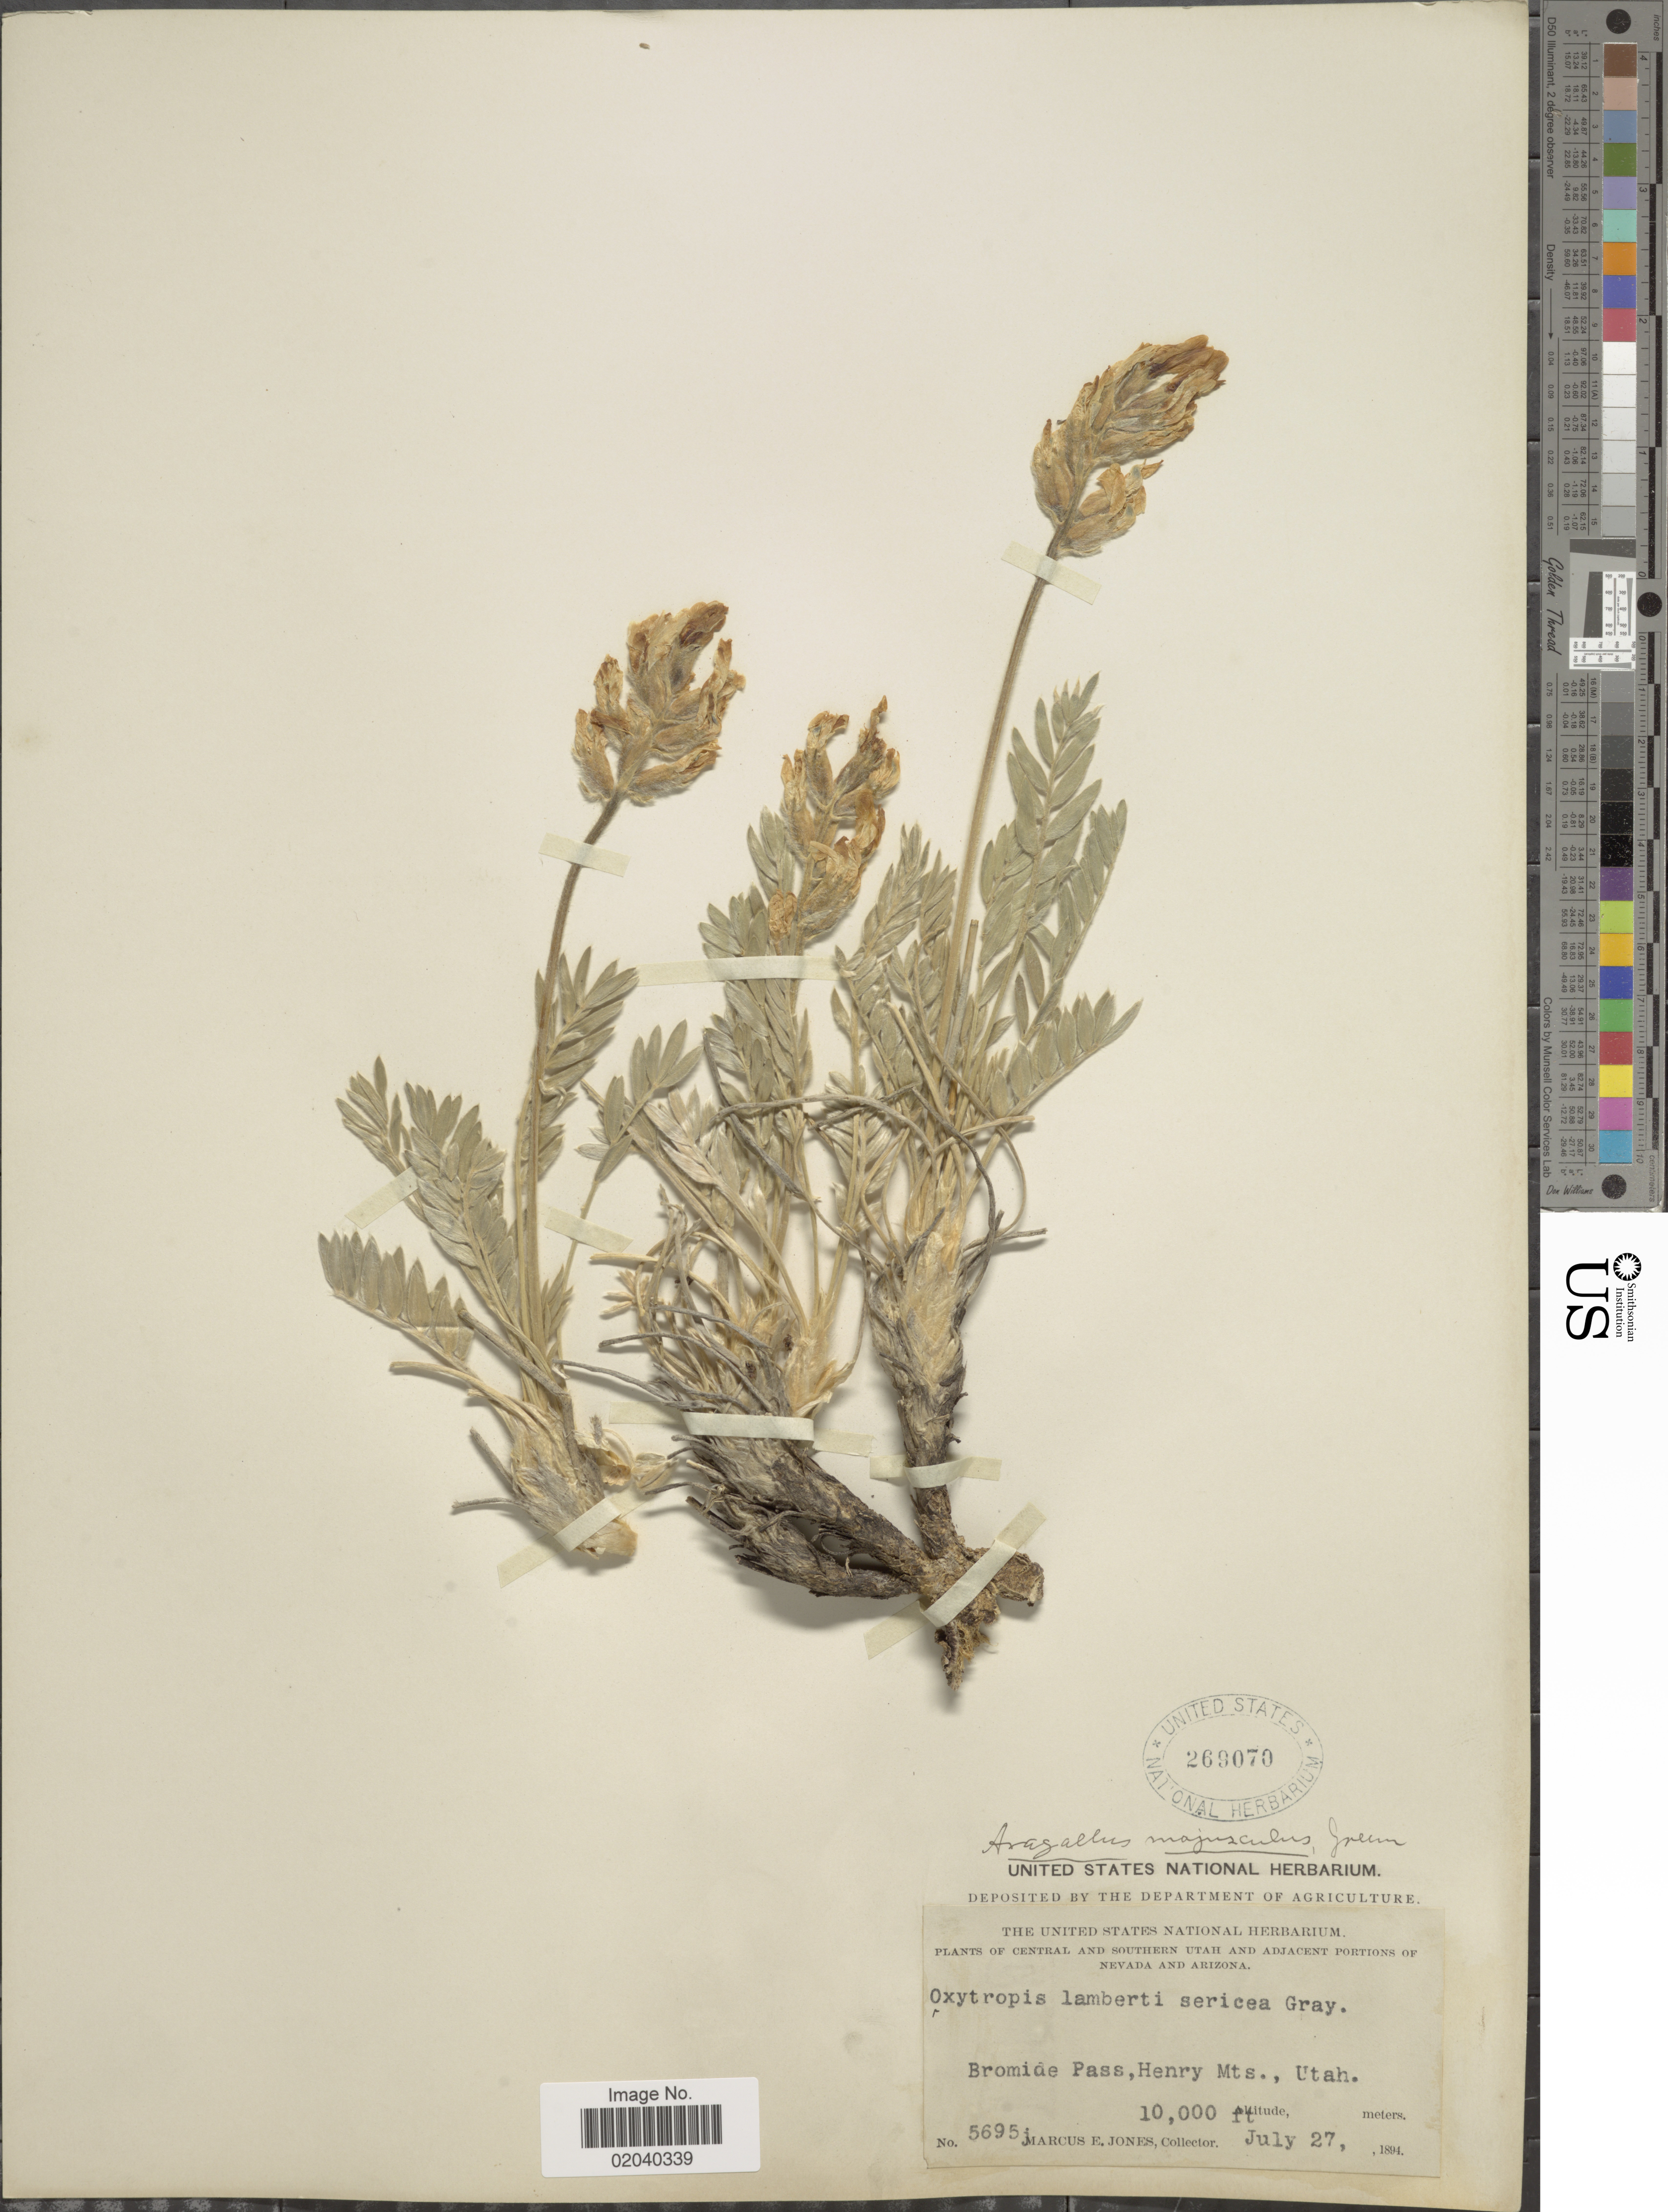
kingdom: Plantae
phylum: Tracheophyta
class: Magnoliopsida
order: Fabales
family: Fabaceae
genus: Oxytropis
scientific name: Oxytropis sericea var. sericea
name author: Nutt.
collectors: M. E. Jones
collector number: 5695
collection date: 1894-07-27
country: United States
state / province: Utah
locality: Central and southern Utah. Bromide Pas, Henry Mts.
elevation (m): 3048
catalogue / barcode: US 269070